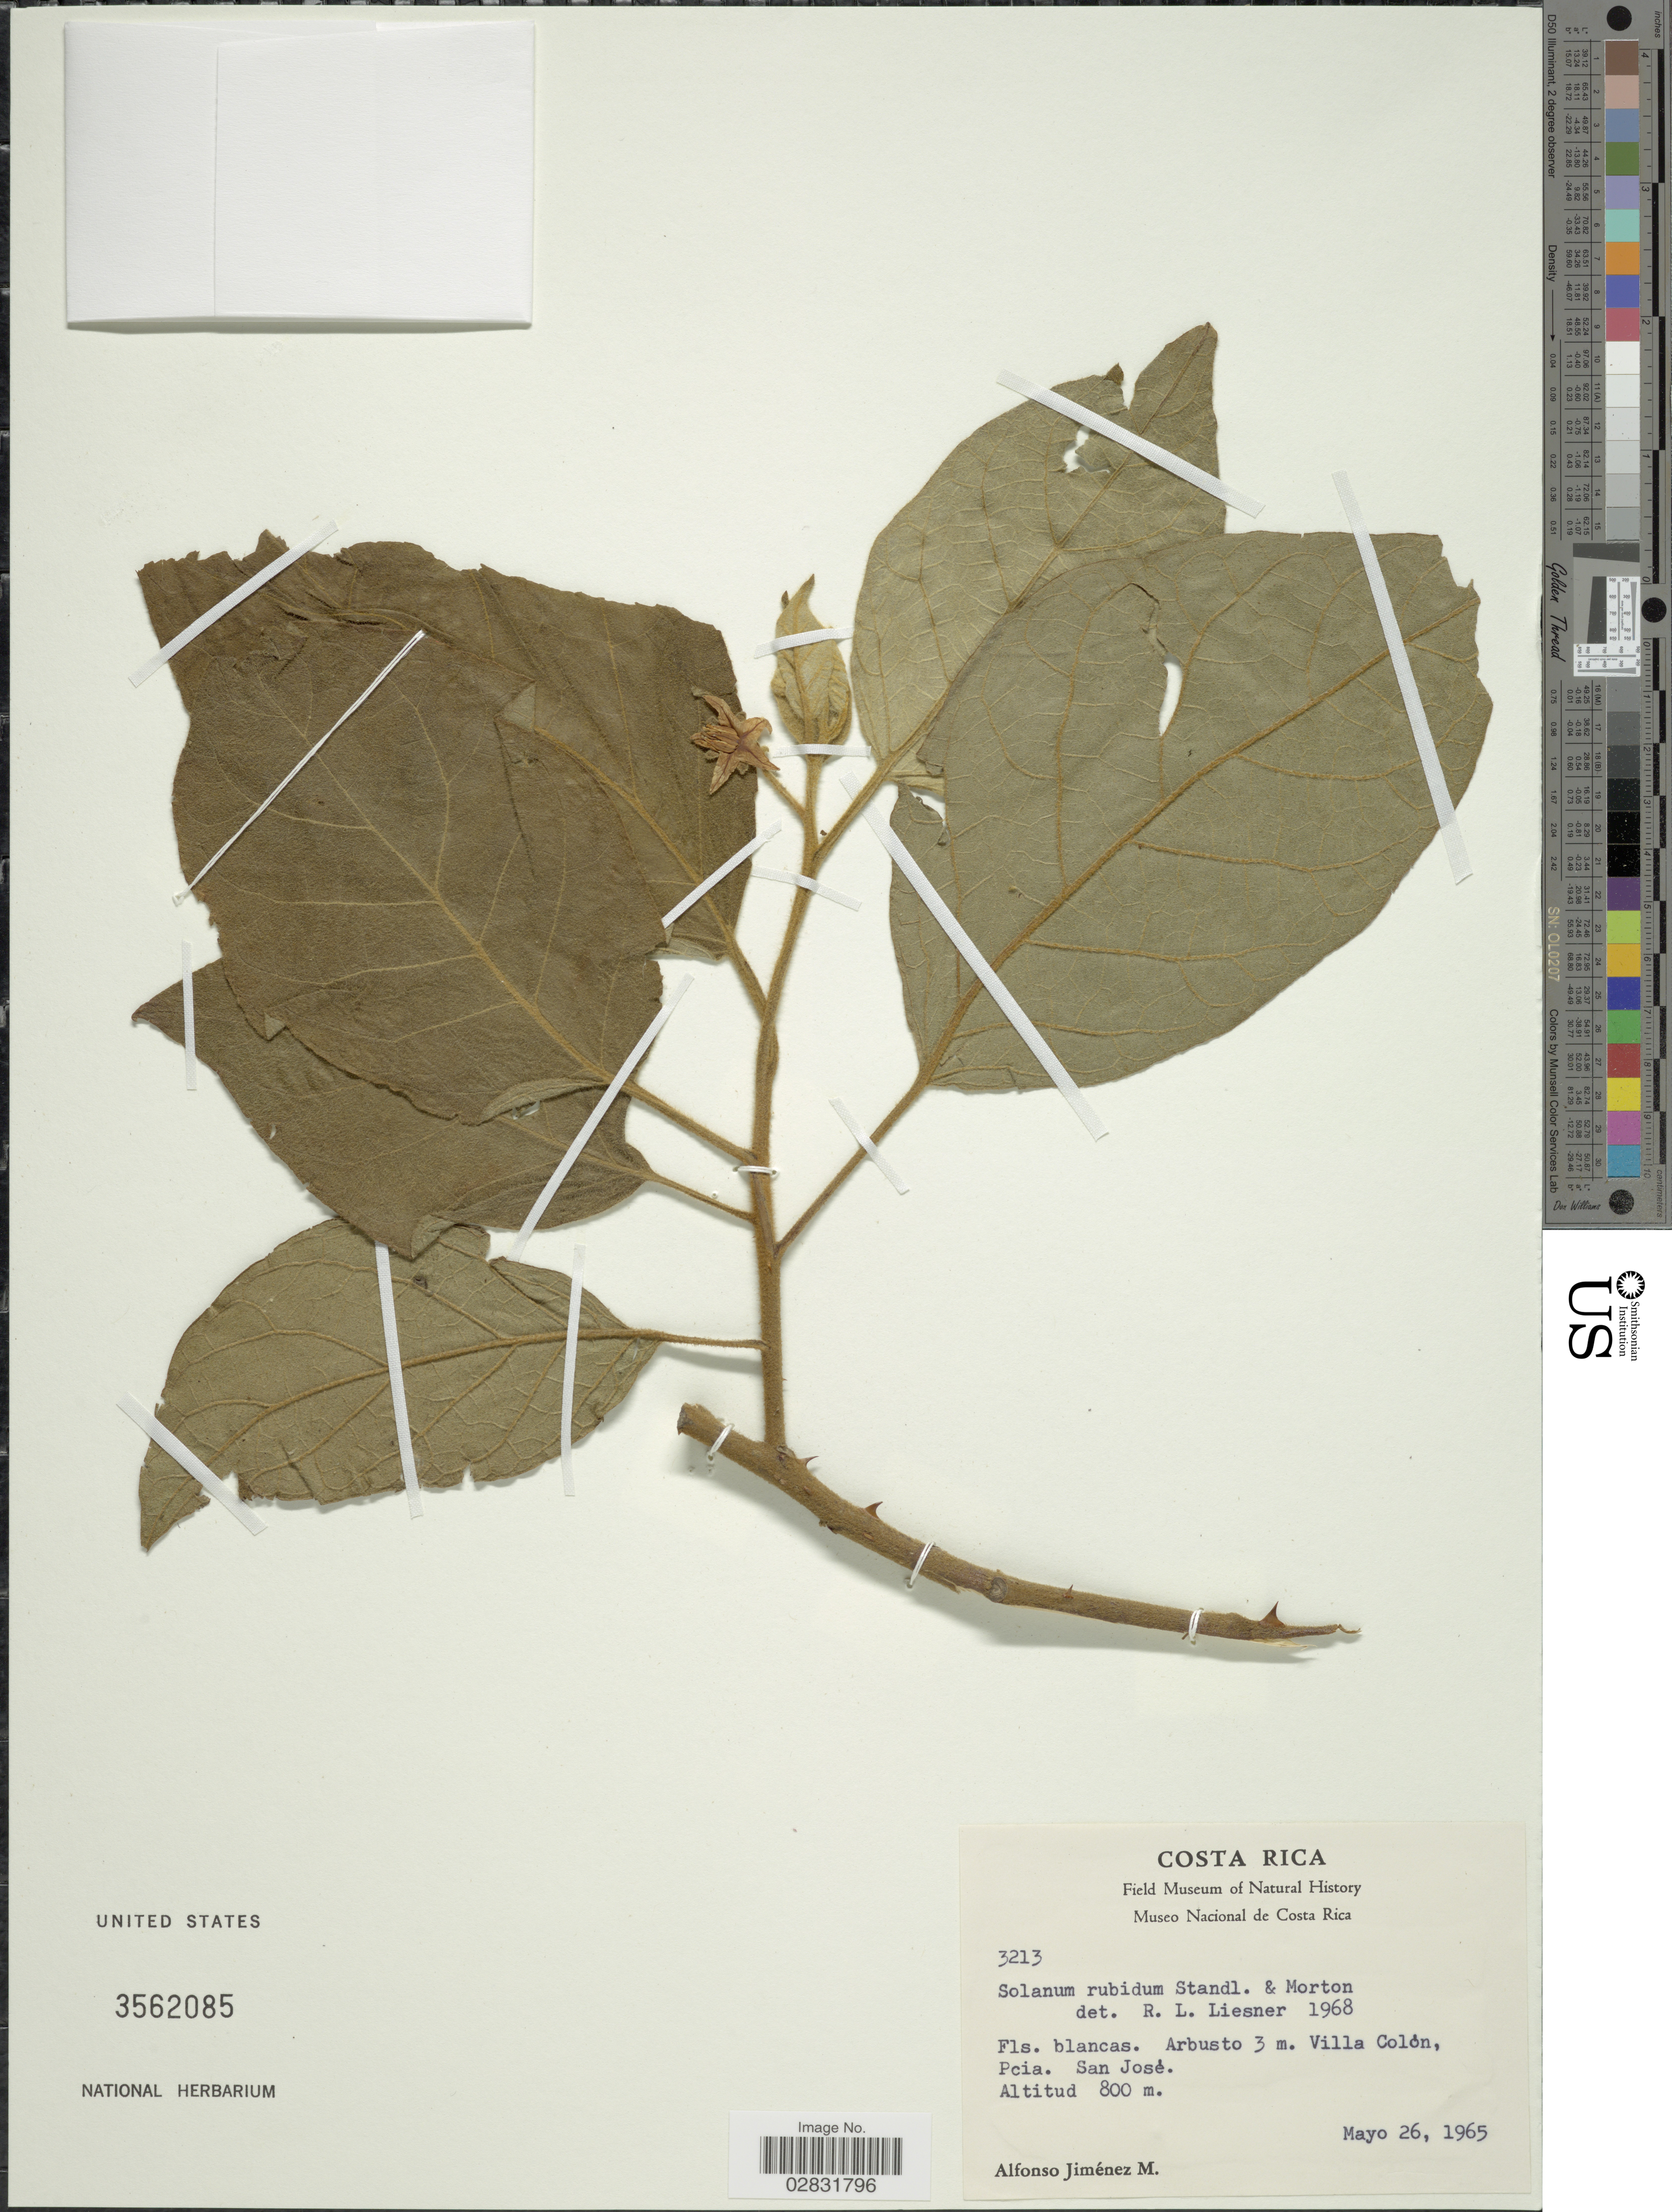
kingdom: Plantae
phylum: Tracheophyta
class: Magnoliopsida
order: Solanales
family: Solanaceae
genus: Solanum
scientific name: Solanum rubidum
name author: Standl. & C.V. Morton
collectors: A. Jimenez M.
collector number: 3213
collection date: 1965-05-26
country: Costa Rica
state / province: San José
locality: Villa Colón.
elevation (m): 800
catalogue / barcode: US 3562085